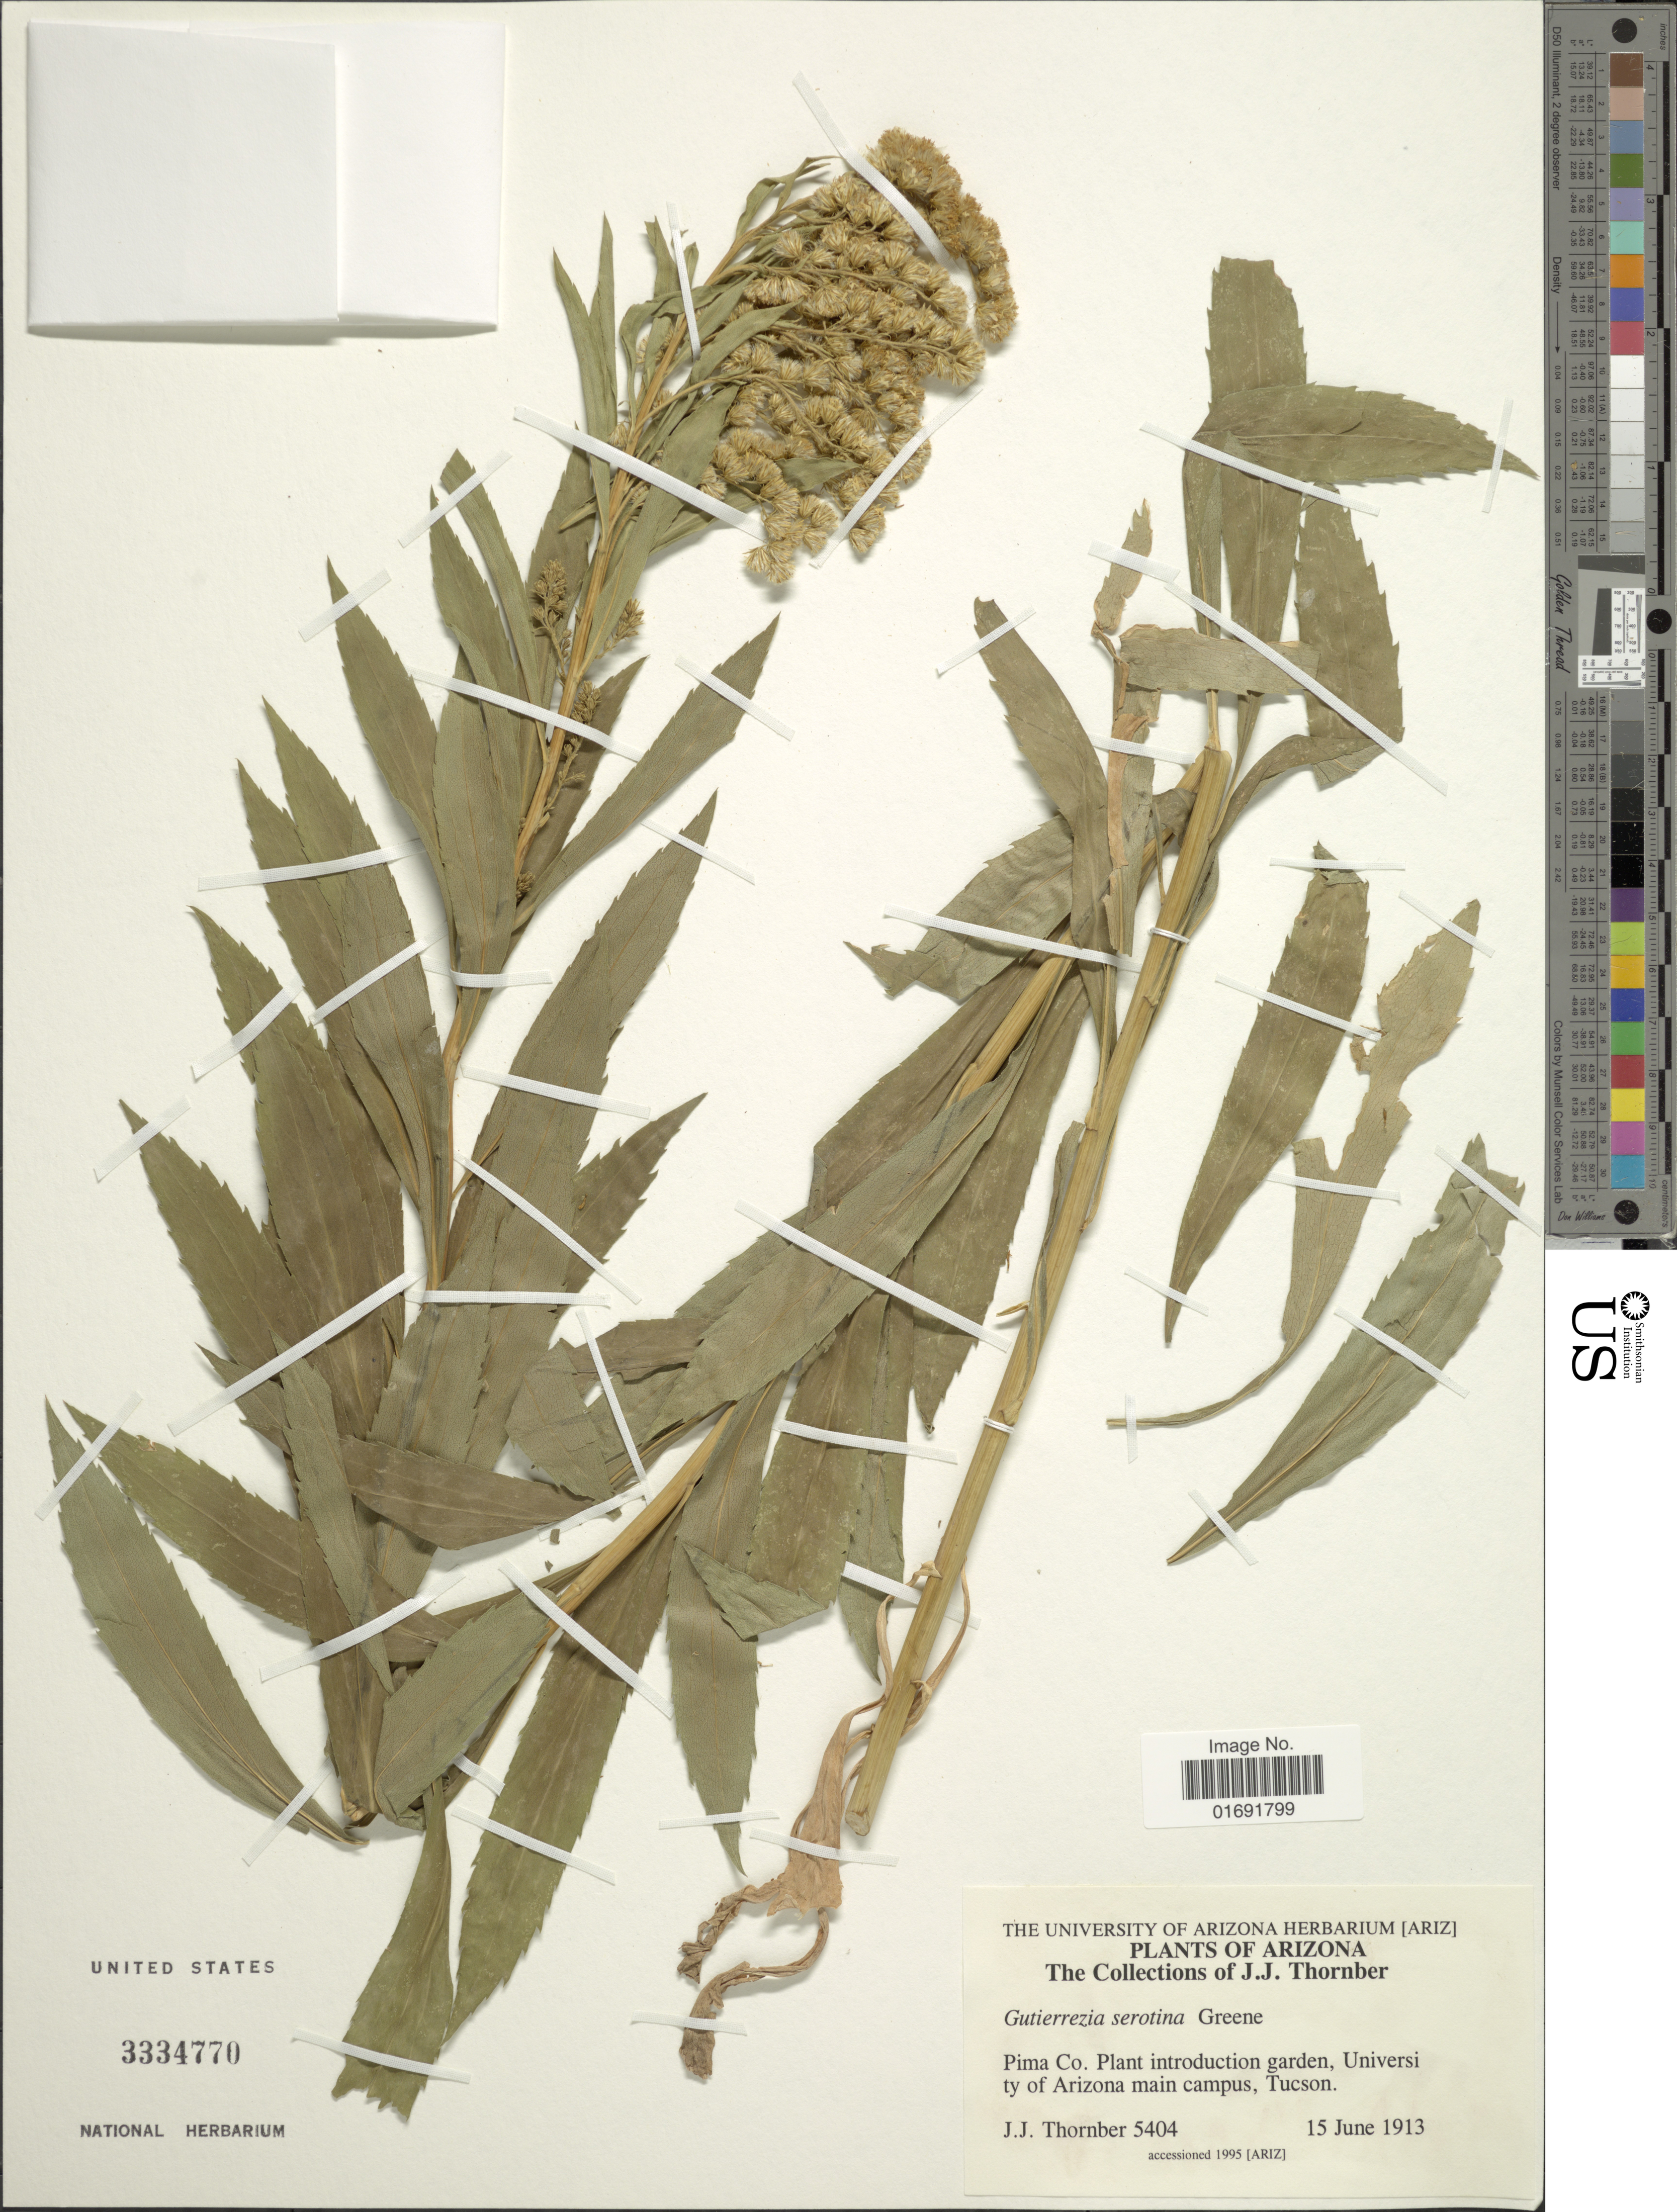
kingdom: Plantae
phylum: Tracheophyta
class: Magnoliopsida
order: Asterales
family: Asteraceae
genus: Solidago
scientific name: Solidago sp.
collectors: J. Thornber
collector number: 5404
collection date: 1913-06-15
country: United States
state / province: Arizona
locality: Pima Co.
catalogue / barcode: US 3334770